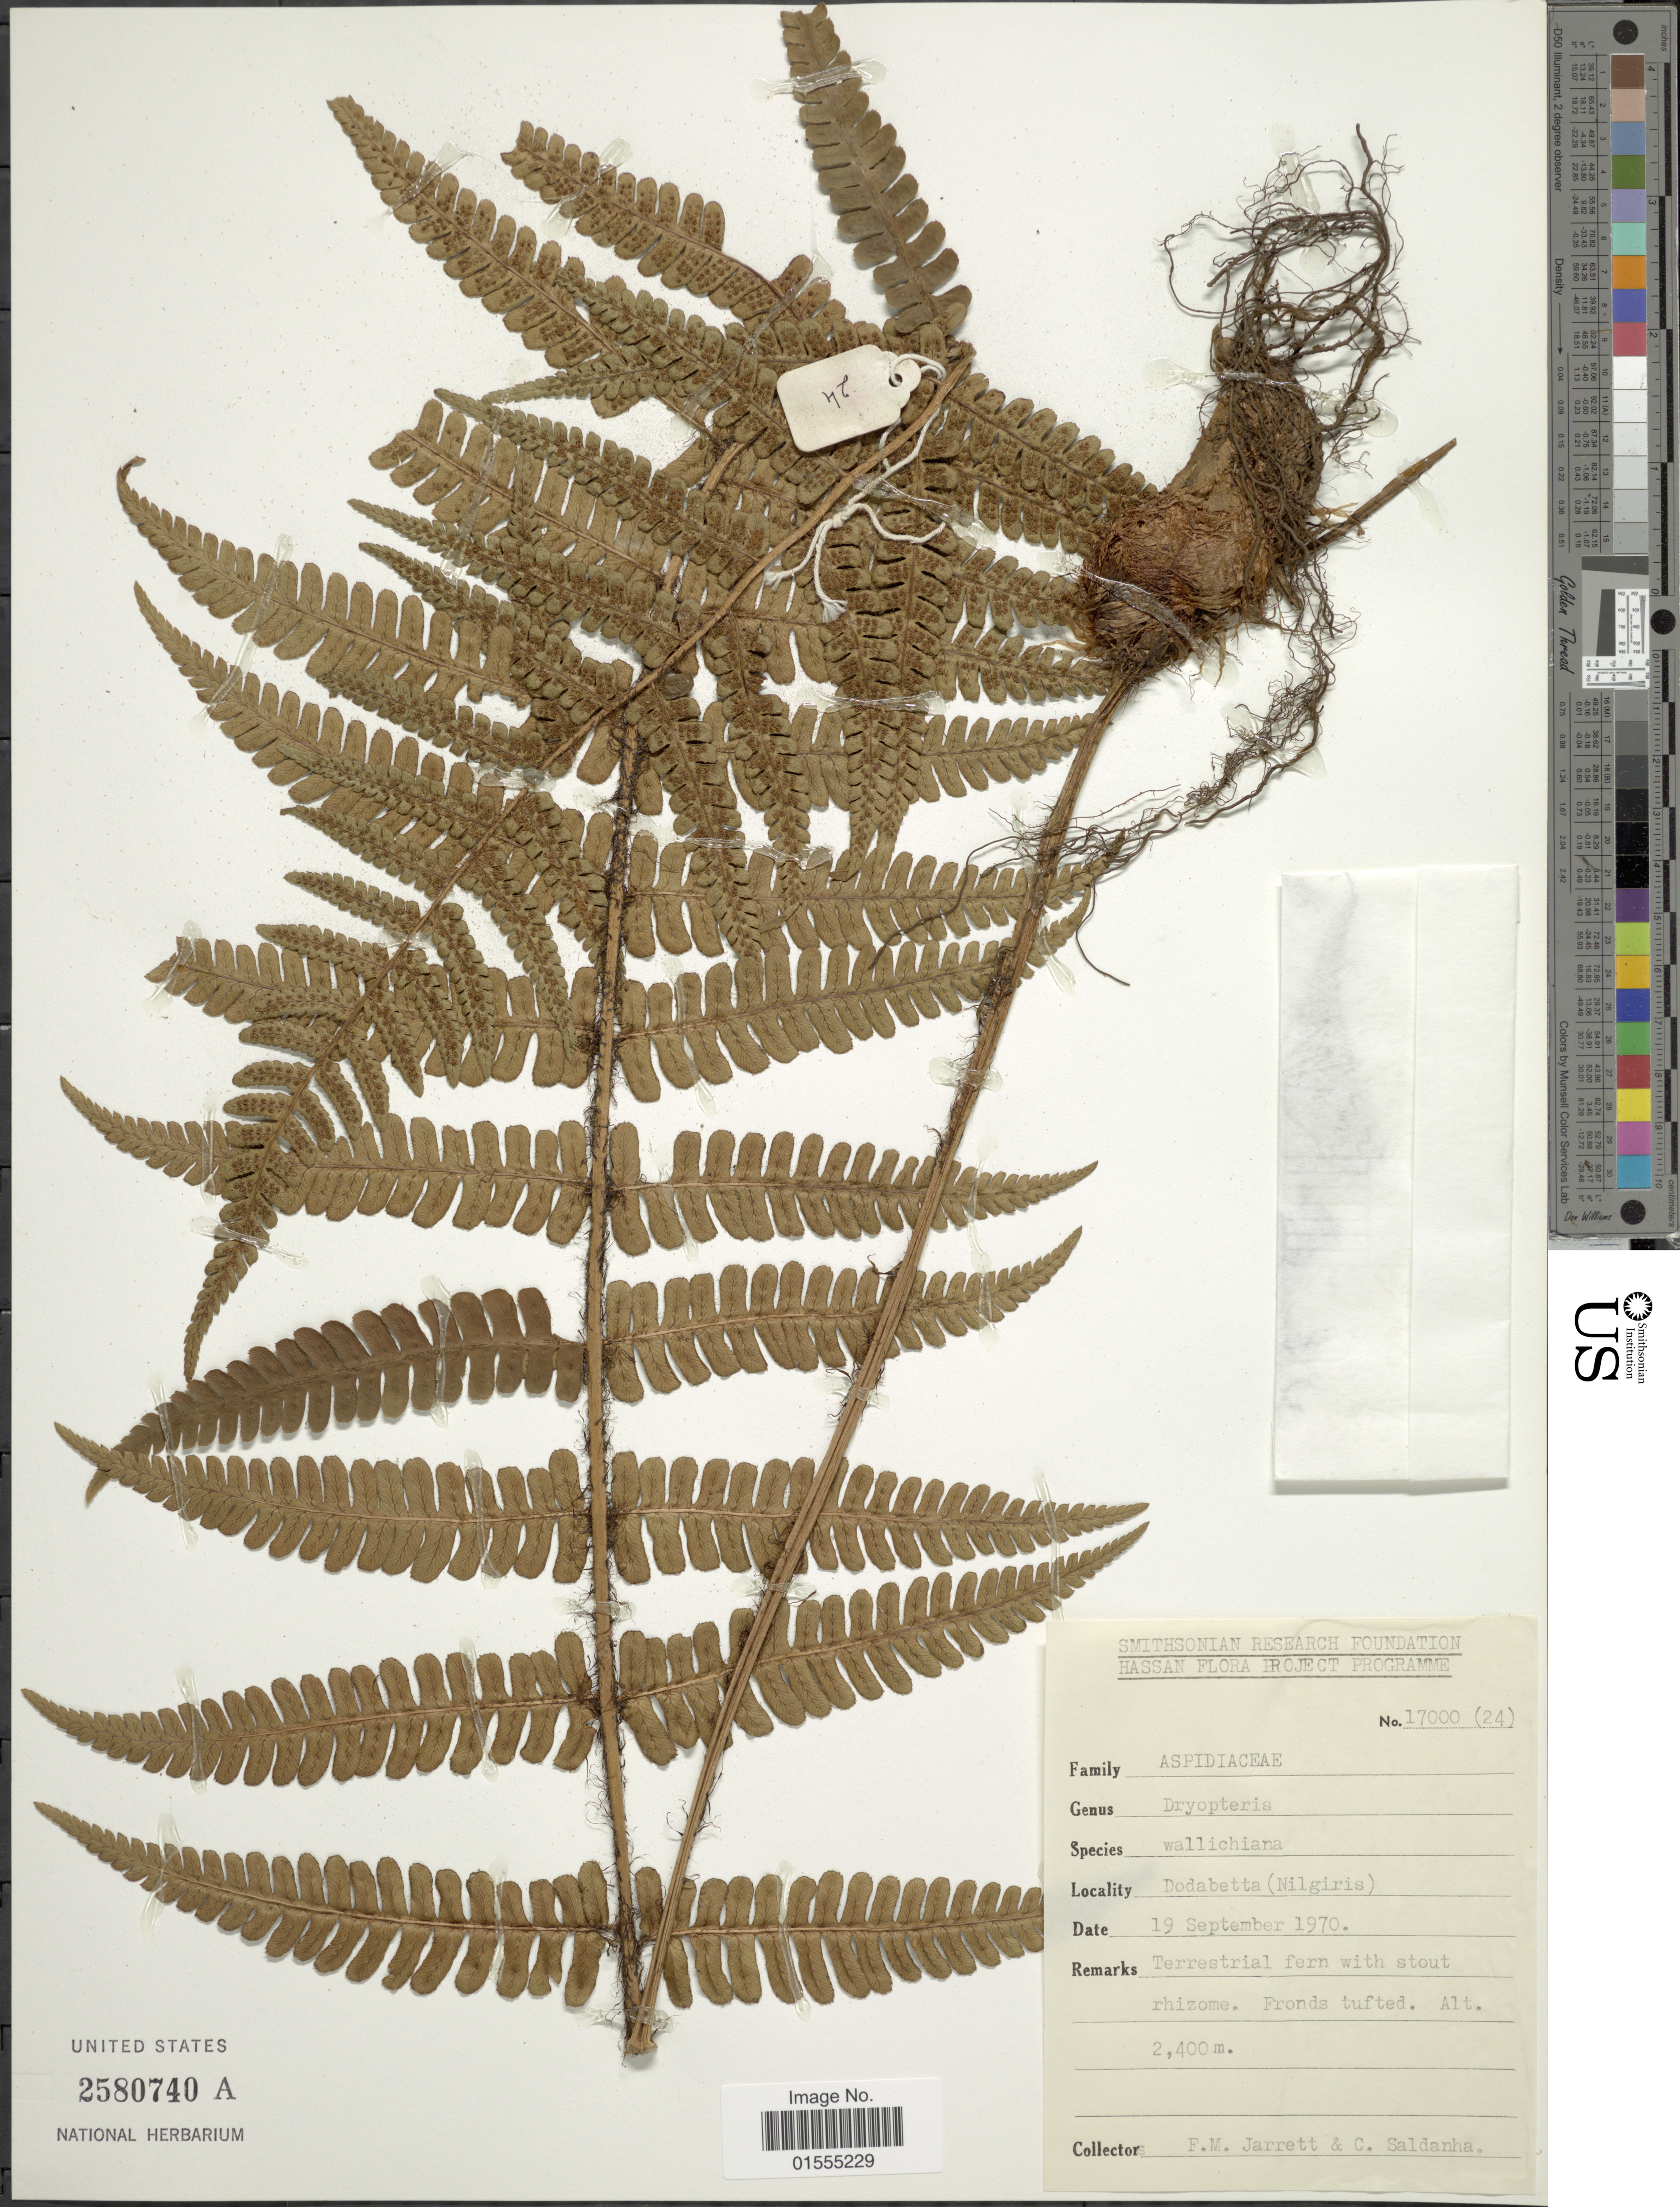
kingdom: Plantae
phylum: Tracheophyta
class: Polypodiopsida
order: Polypodiales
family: Dryopteridaceae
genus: Dryopteris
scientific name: Dryopteris wallichiana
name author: (Spreng.) Hyl.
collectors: F. M. Jarrett & C. Saldanha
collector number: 17000 (24)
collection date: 1970-09-19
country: India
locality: Dodabetta, Niligiris, S. India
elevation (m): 2400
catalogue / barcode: US 2580740A